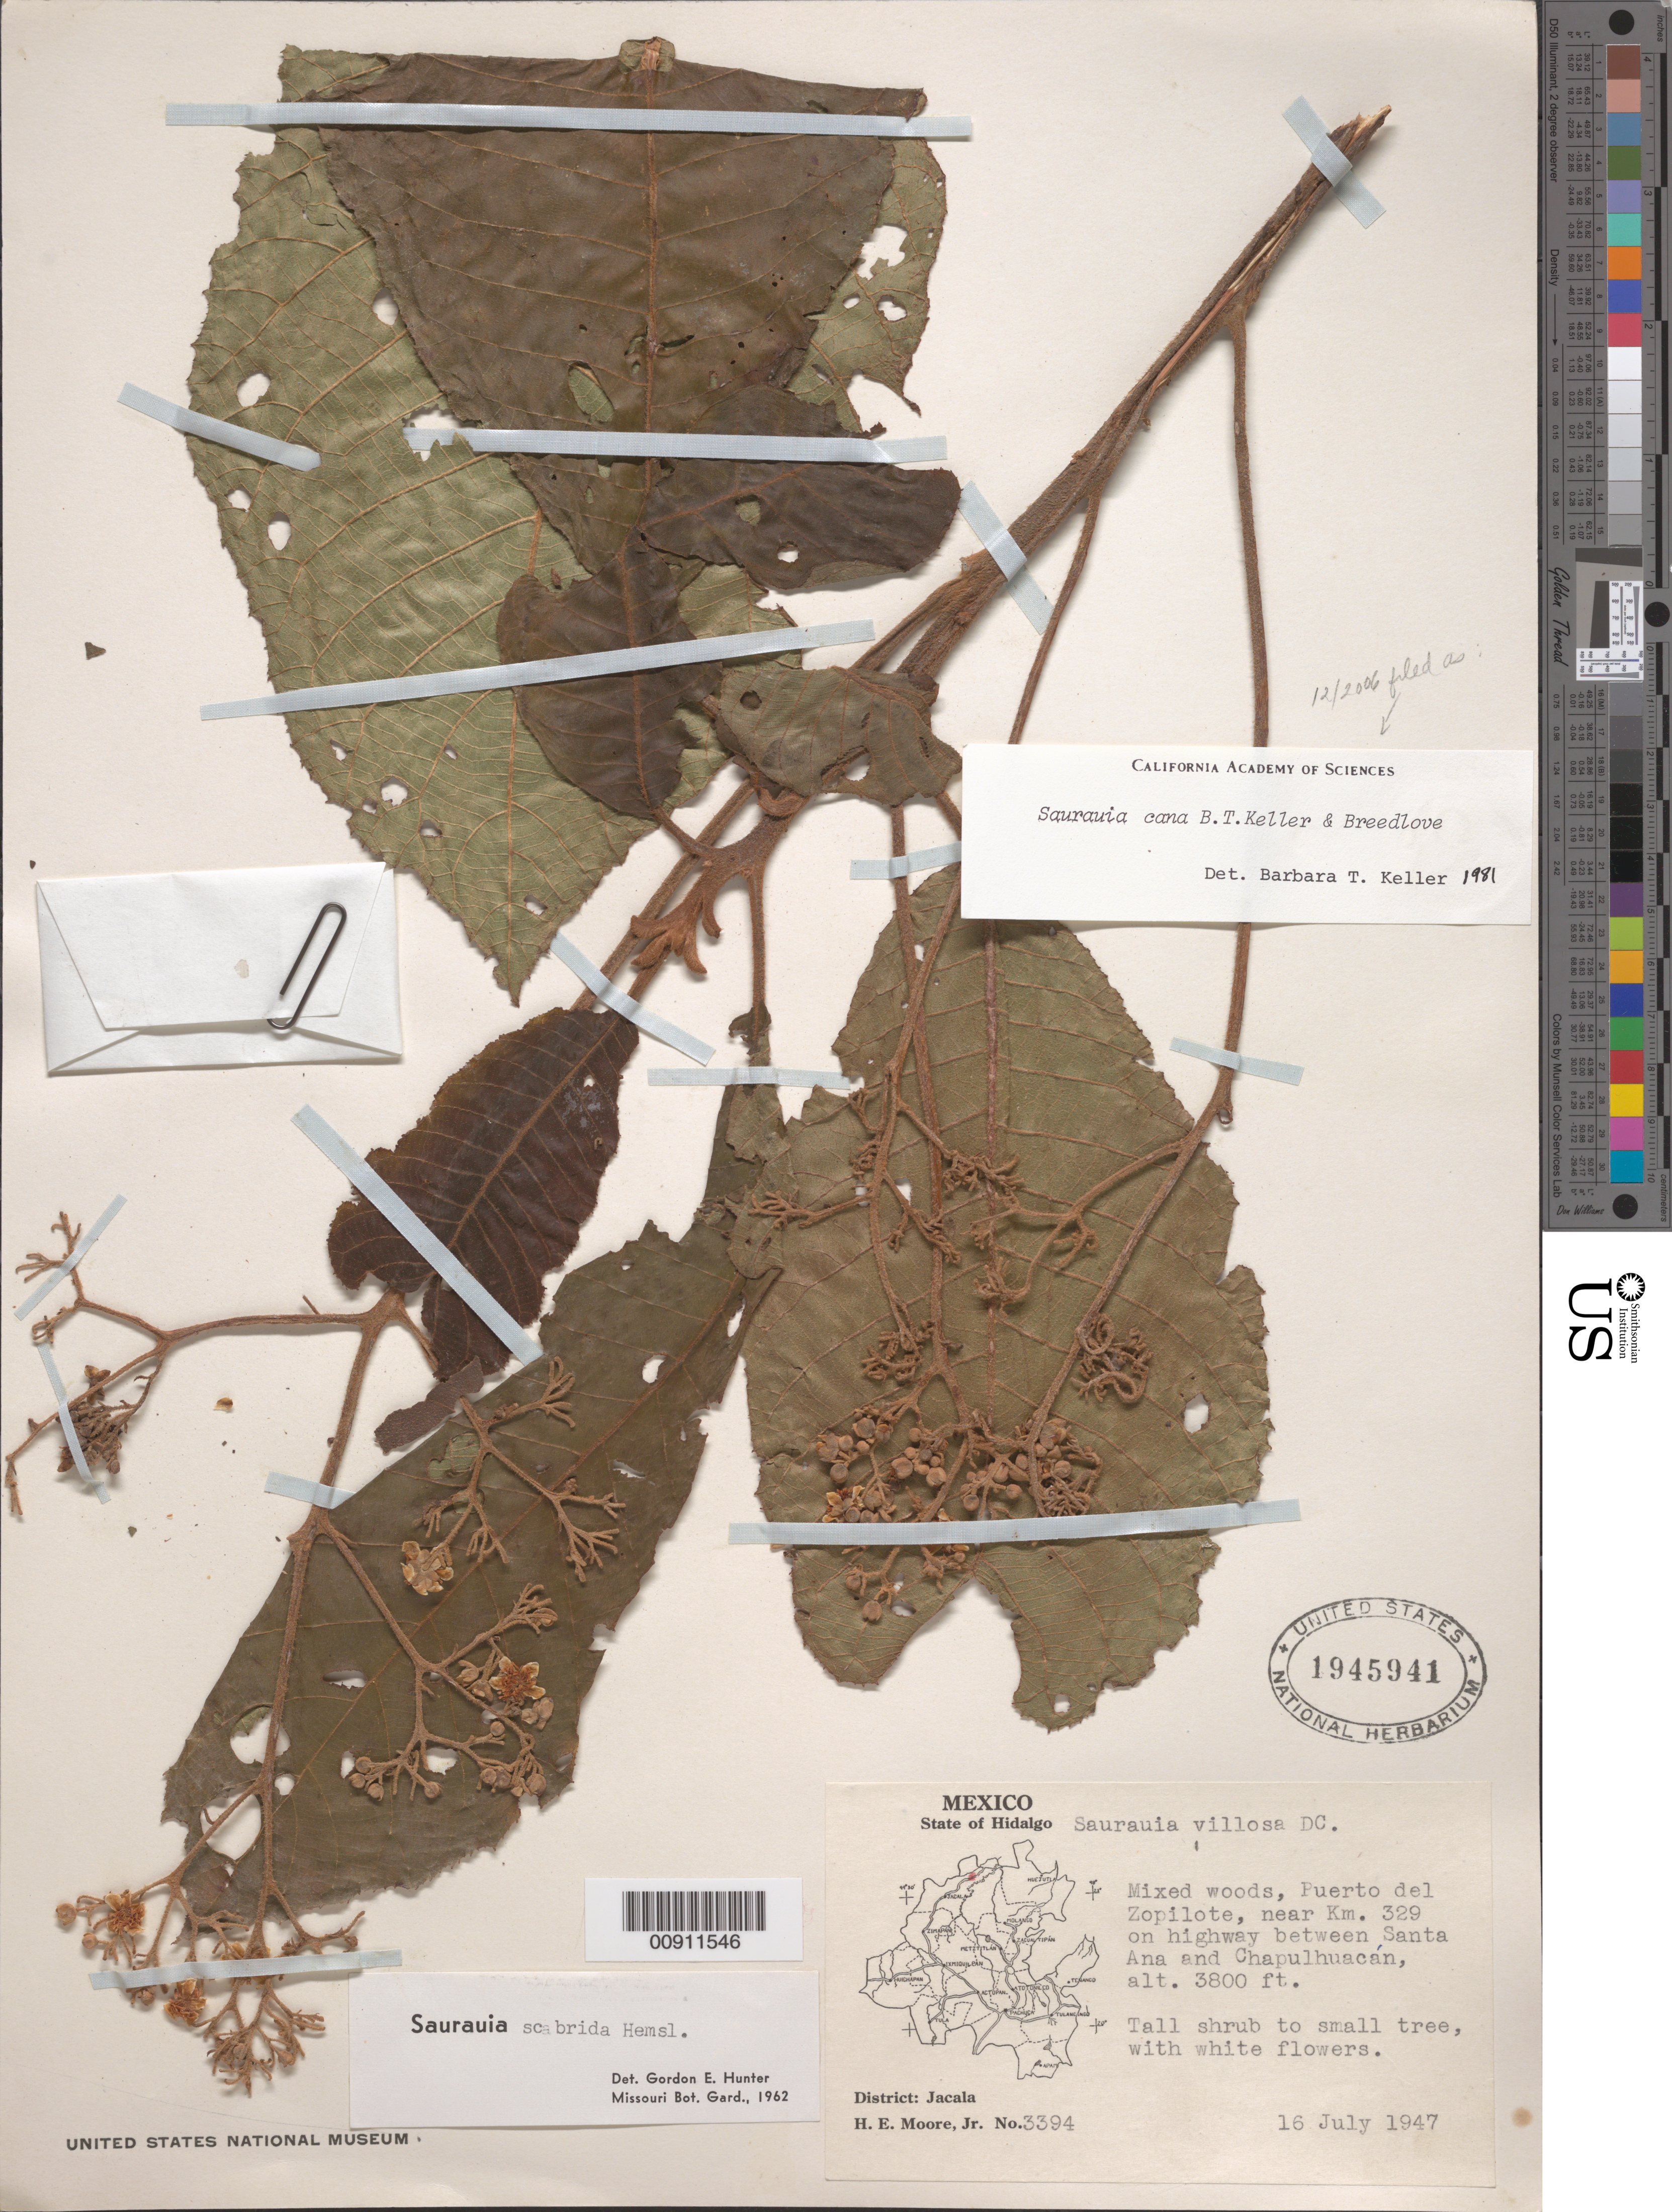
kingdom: Plantae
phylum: Tracheophyta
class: Magnoliopsida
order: Ericales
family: Actinidiaceae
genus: Saurauia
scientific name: Saurauia cana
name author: B.T. Keller & Breedlove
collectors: H. E. Moore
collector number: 3394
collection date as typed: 16 Jul 1947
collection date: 1947-07-16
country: Mexico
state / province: Hidalgo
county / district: Jacala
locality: State of Hidalgo, District jacala, Puerto del Zopilote, near km. 329 on highway between Santa Ana and Chapulhuacán.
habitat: Mixed woods.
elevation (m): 1158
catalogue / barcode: US 1945941